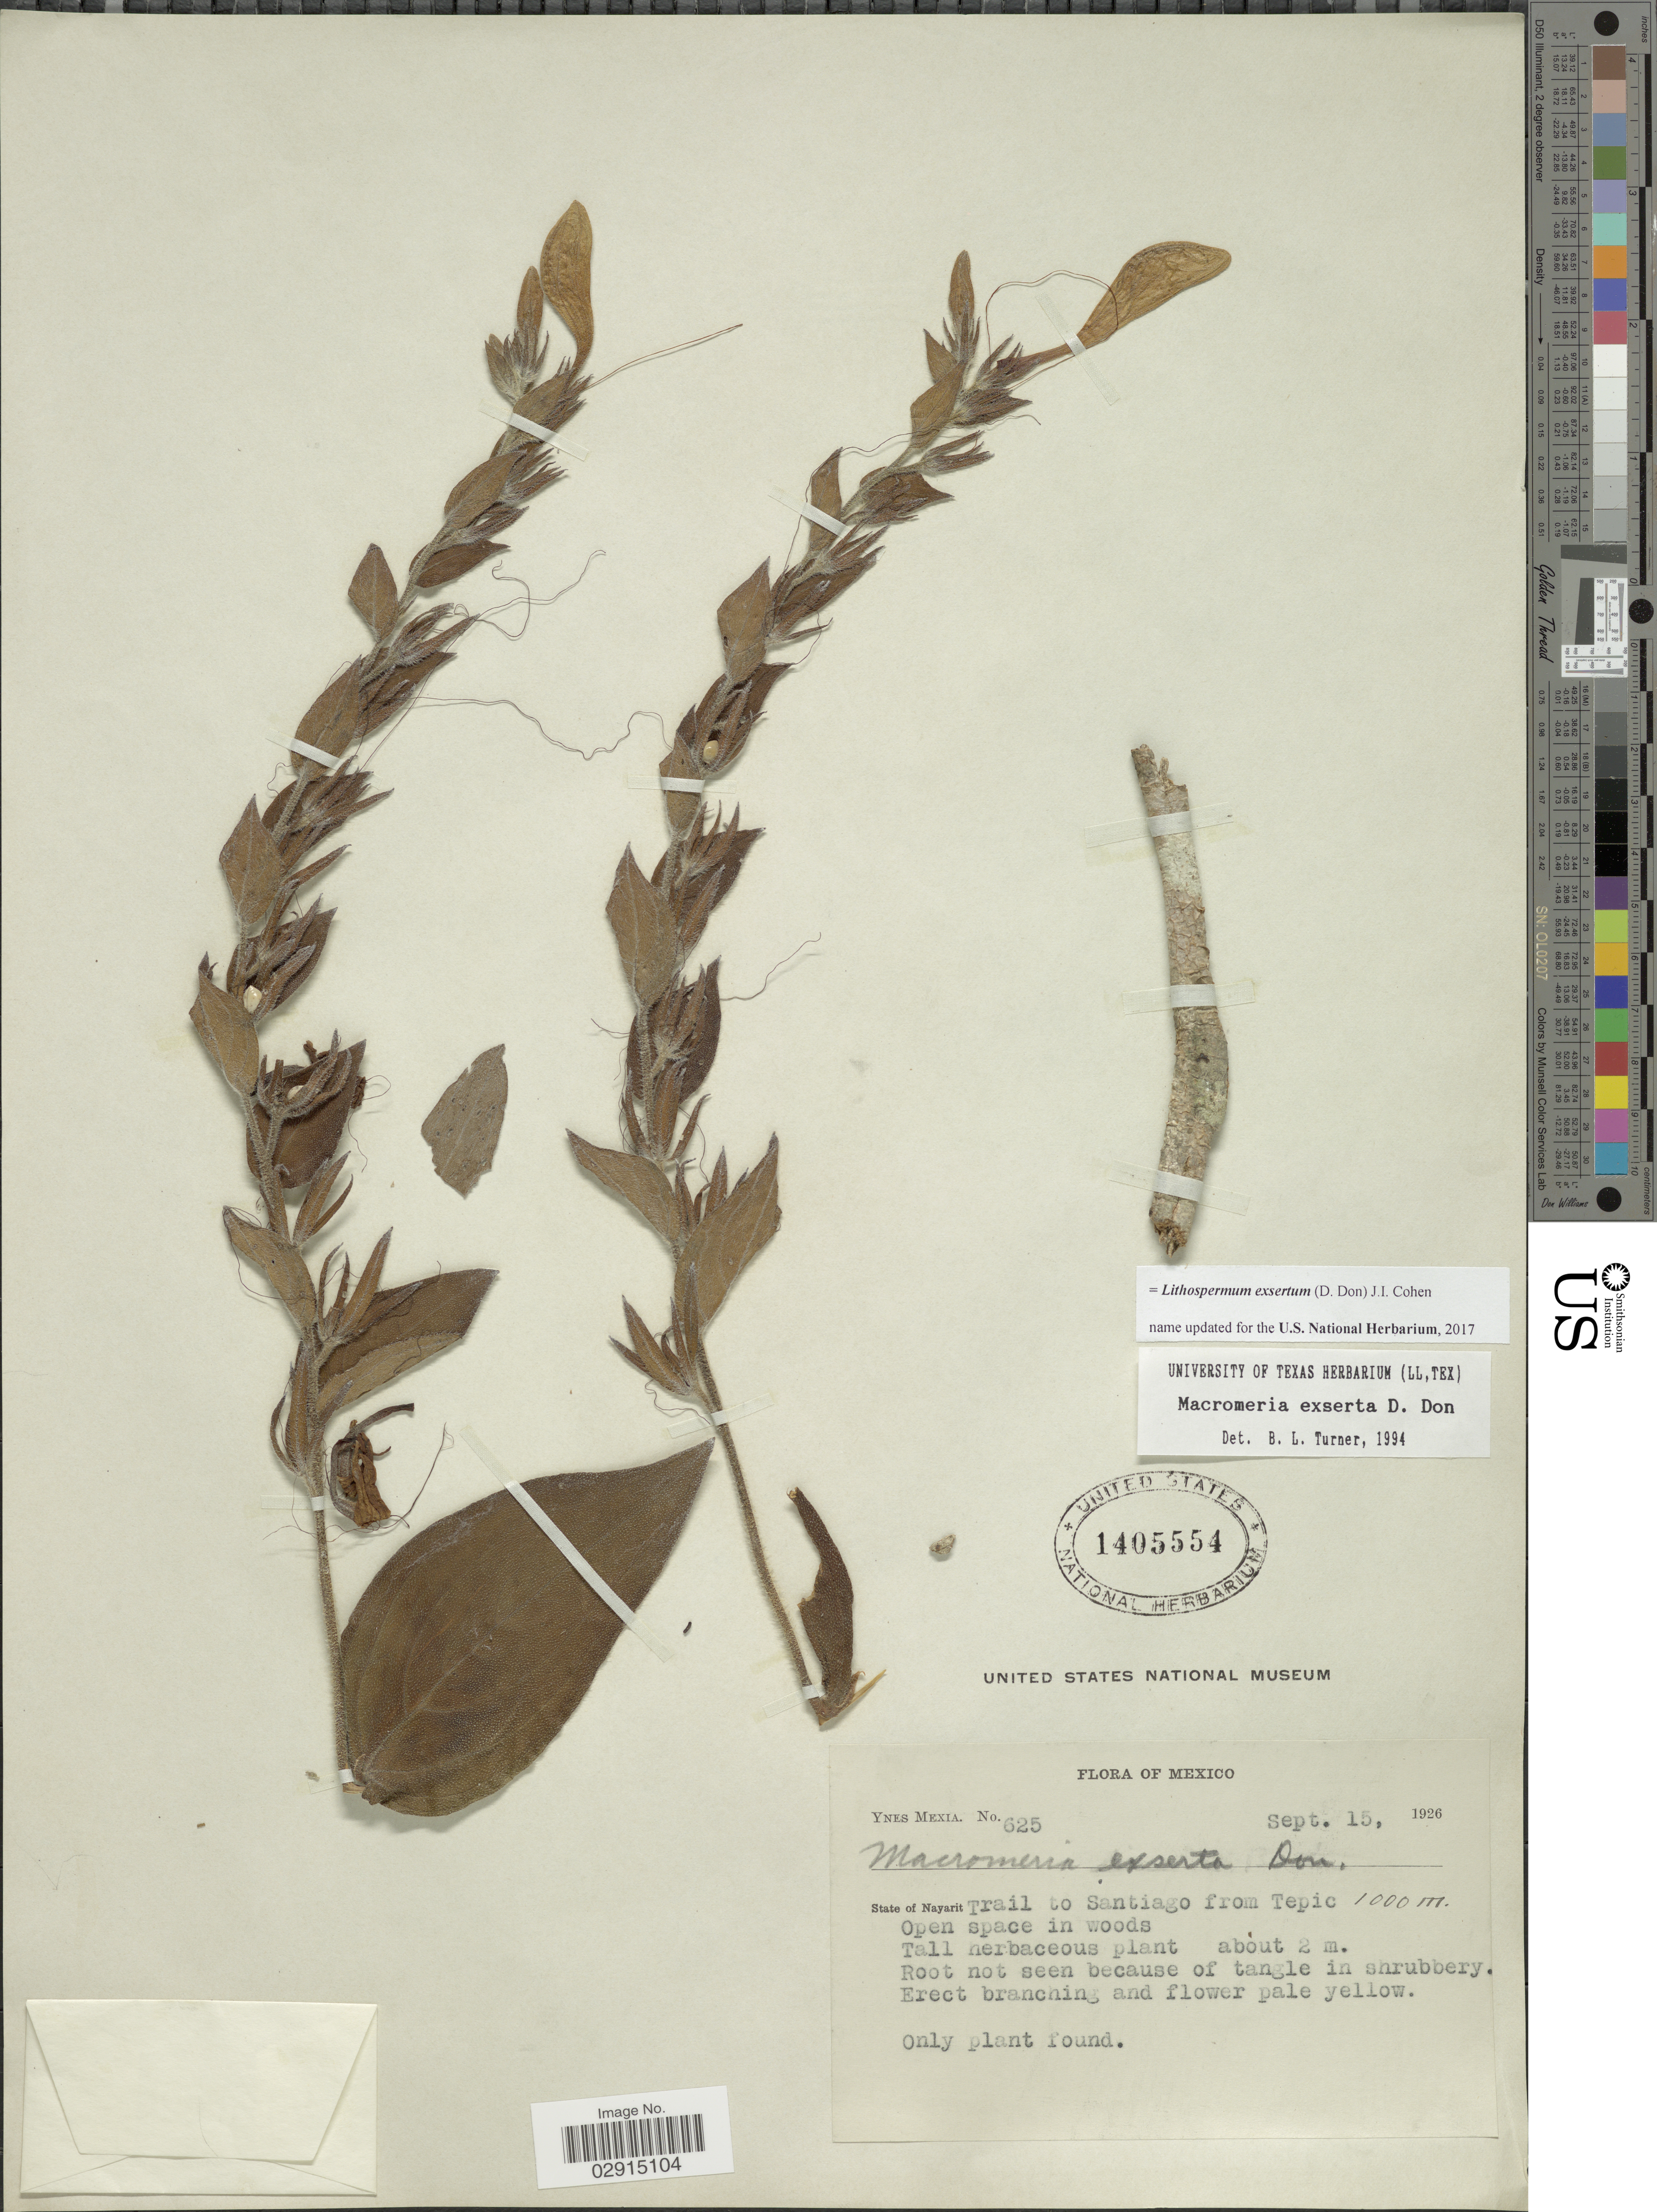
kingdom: Plantae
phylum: Tracheophyta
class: Magnoliopsida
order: Boraginales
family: Boraginaceae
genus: Lithospermum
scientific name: Lithospermum exsertum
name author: (D. Don) Cohen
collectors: Y. Mexia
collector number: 625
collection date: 1926-09-15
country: Mexico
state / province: Nayarit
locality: Trail to Santiago from Tepic.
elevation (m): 1000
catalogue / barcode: US 1405554